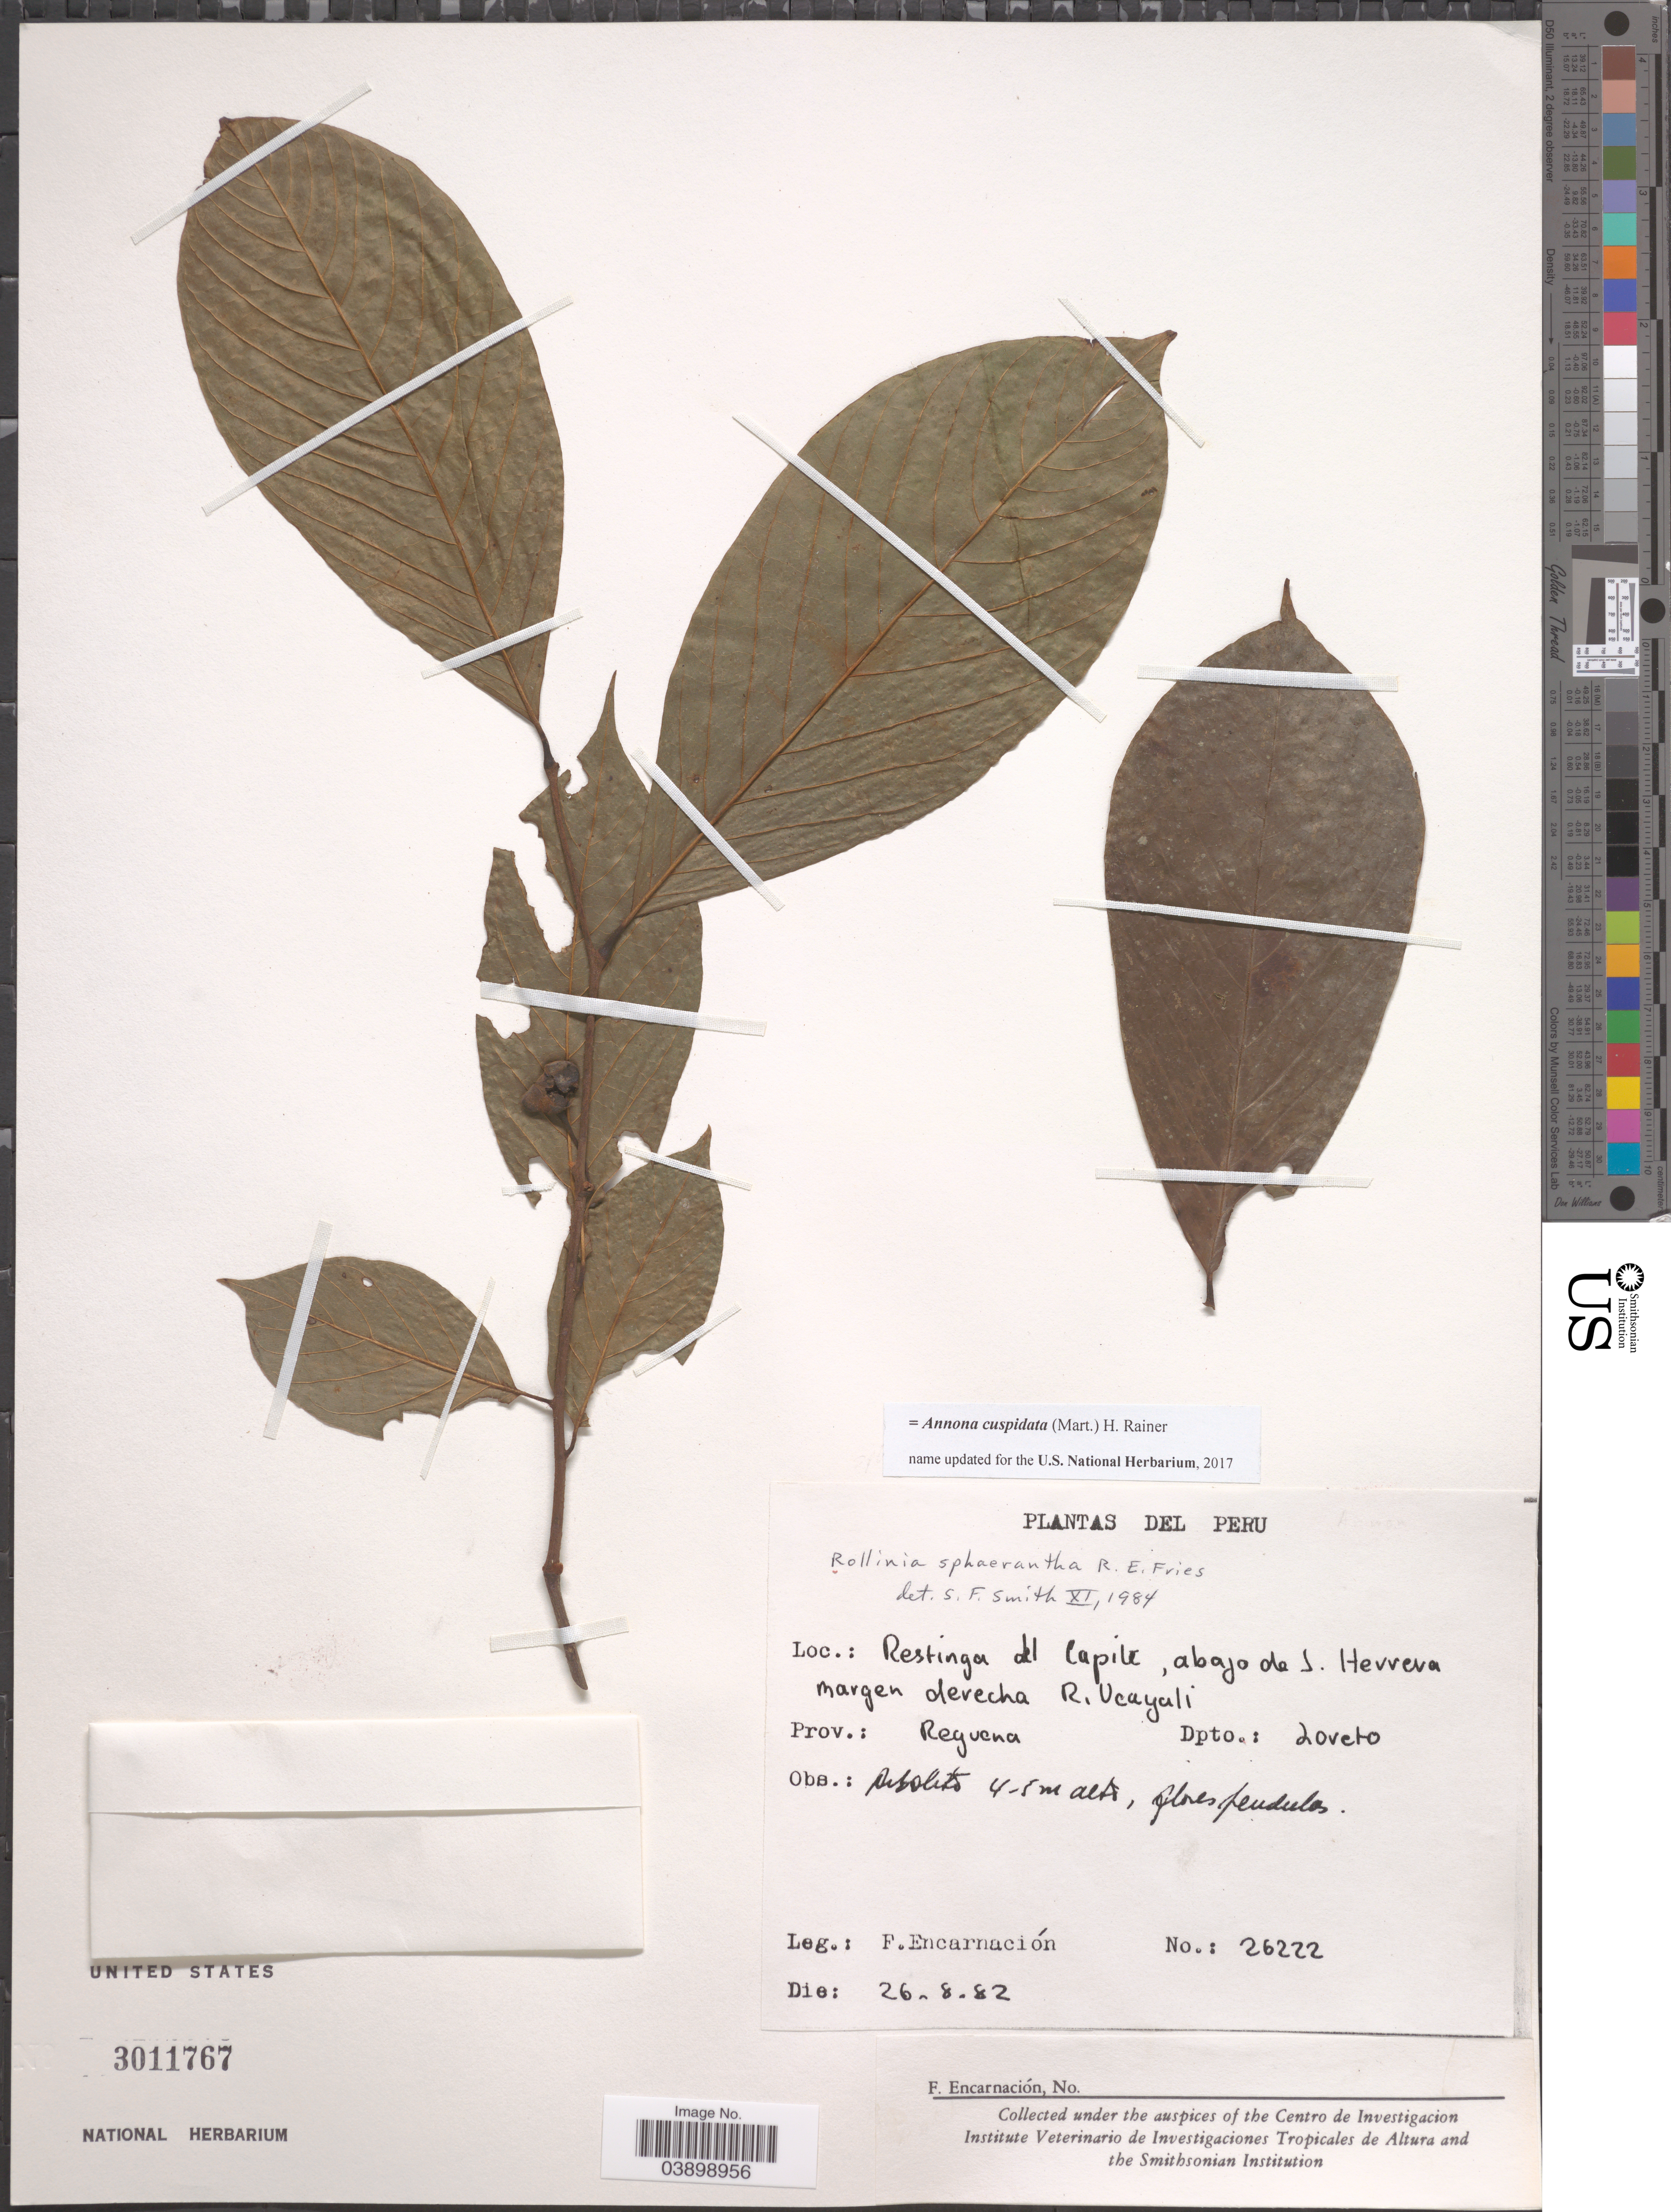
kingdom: Plantae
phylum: Tracheophyta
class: Magnoliopsida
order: Magnoliales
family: Annonaceae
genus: Annona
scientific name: Annona cuspidata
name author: (Mart.) H. Rainer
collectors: F. Encarnación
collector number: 26222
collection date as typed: Transcribed d/m/y: 26/8/82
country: Peru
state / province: Loreto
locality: Restinga del Capite, abajo de J. Herrera margen derecha R. Ucayali. Prov.: Requena. Dpto.: Loreto.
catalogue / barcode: US 3011767